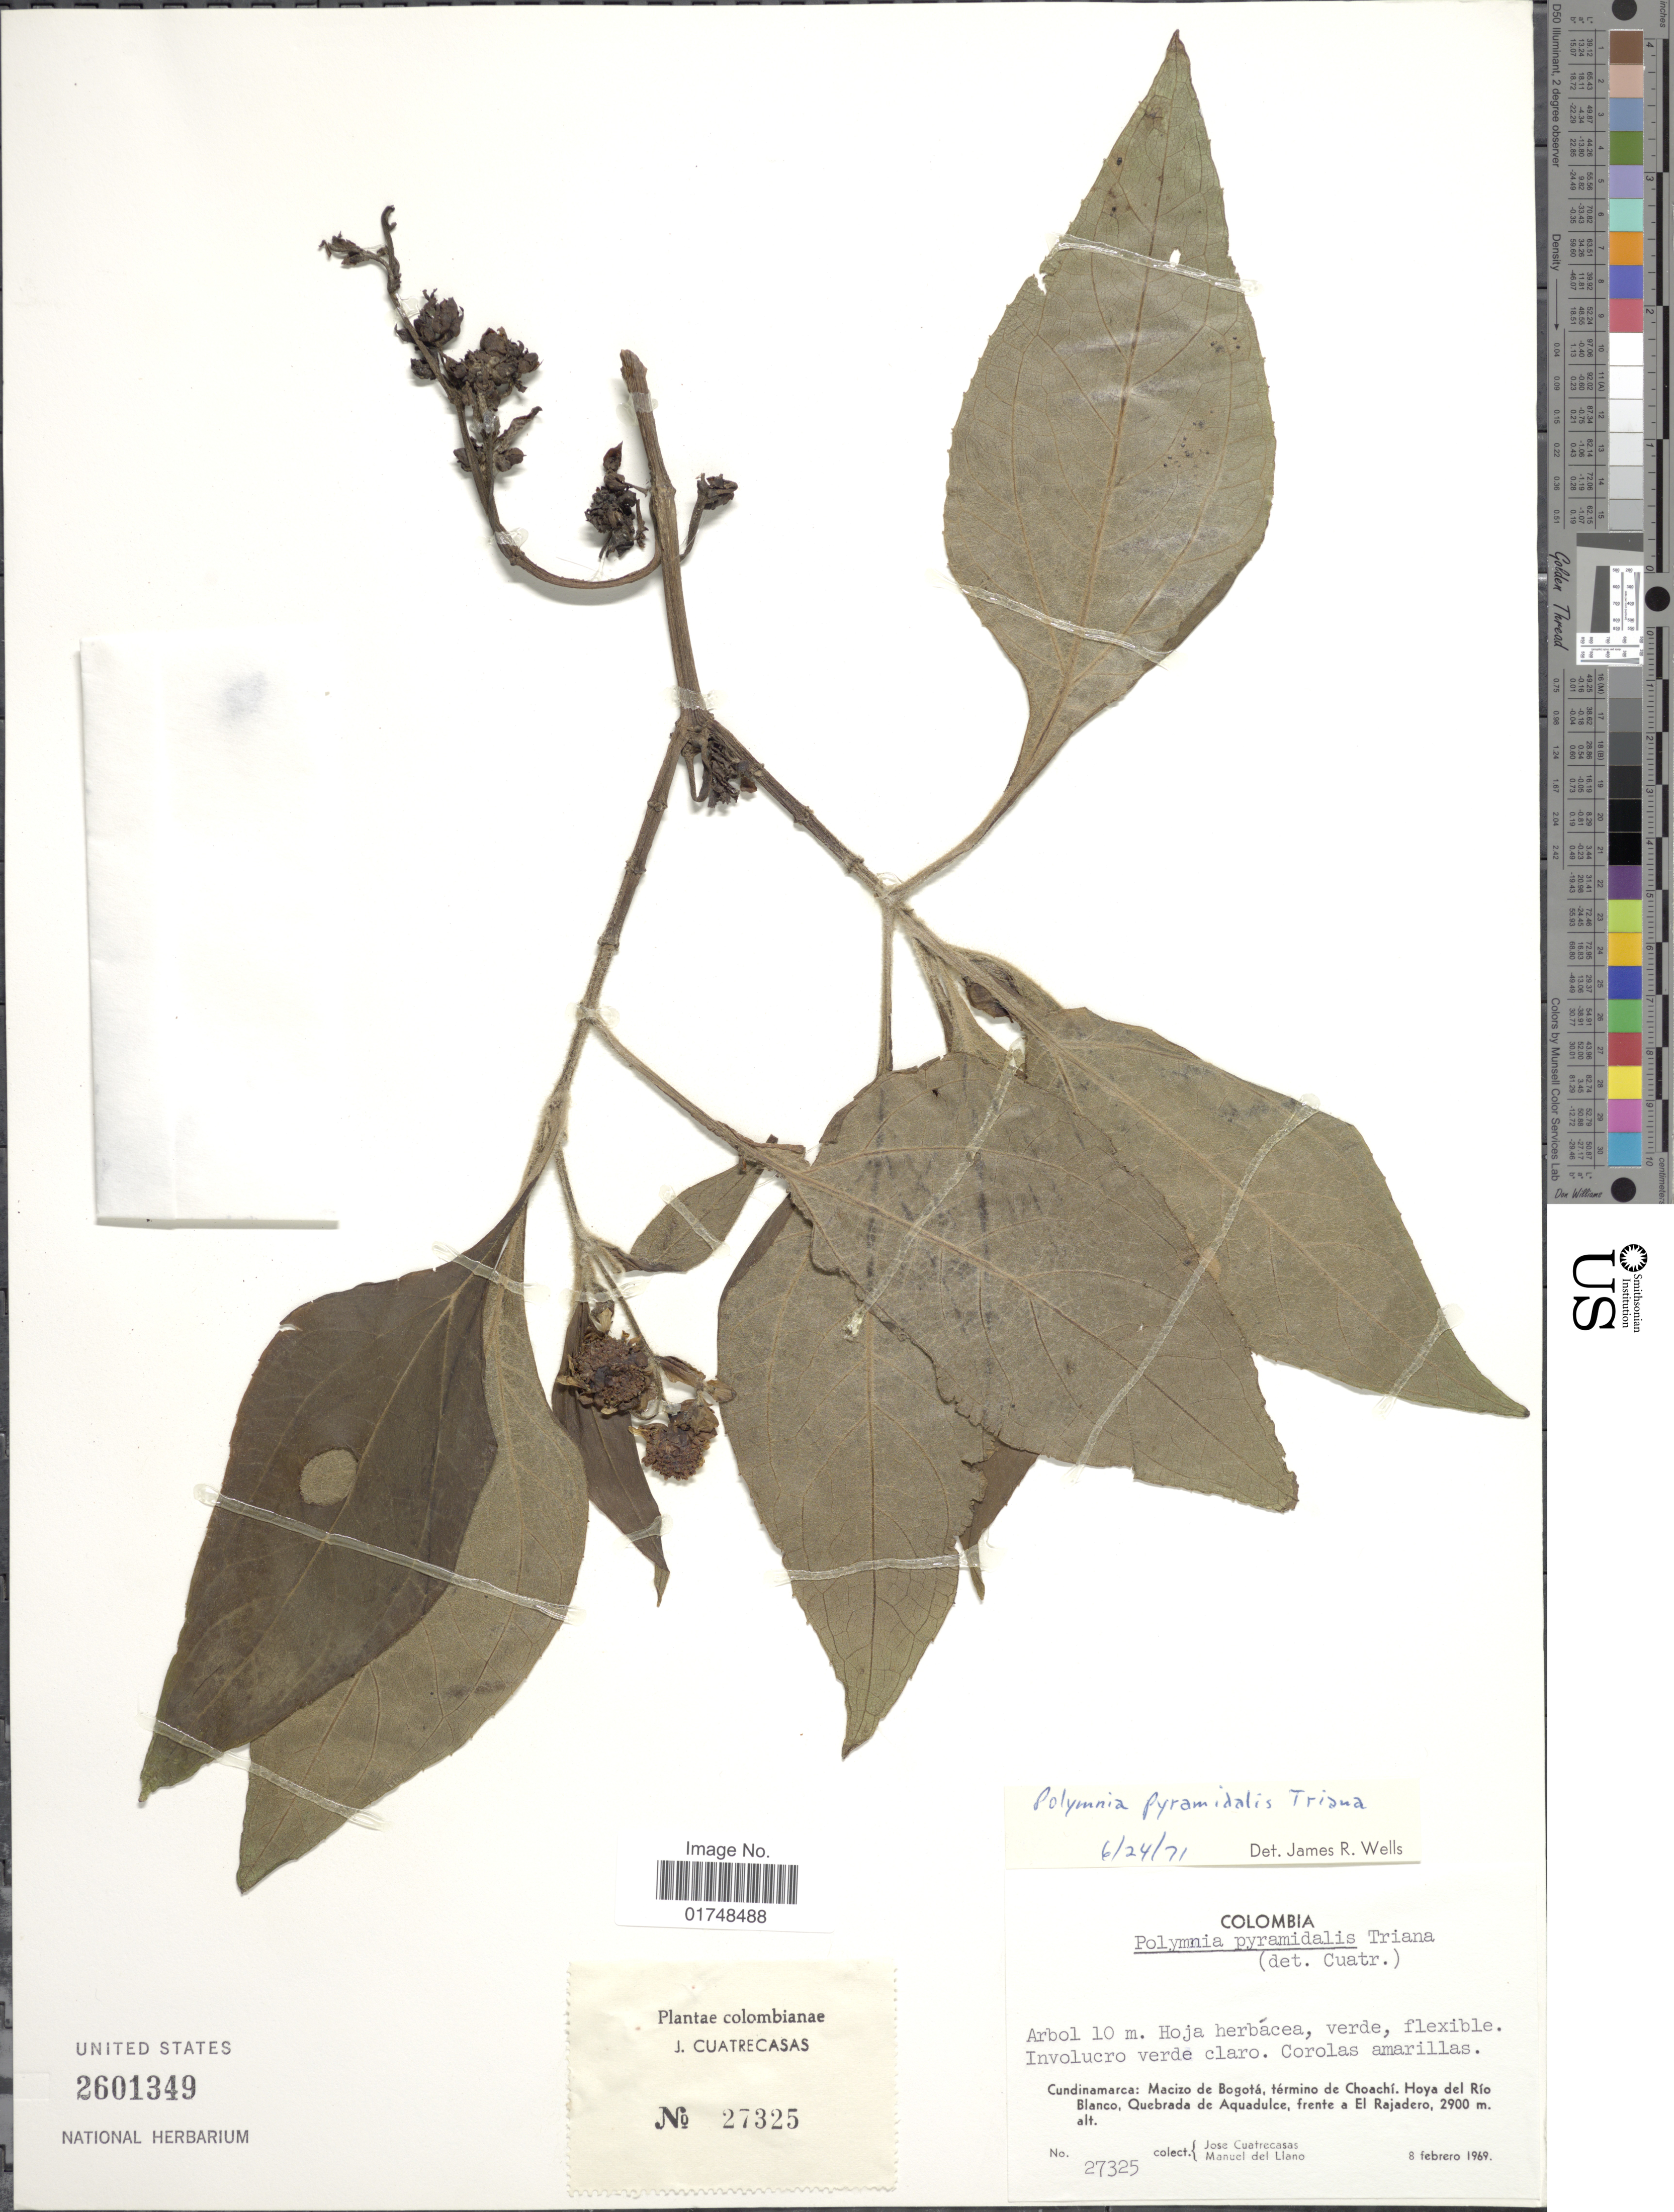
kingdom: Plantae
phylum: Tracheophyta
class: Magnoliopsida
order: Asterales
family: Asteraceae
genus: Smallanthus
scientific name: Smallanthus pyramidalis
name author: (Triana) H. Rob.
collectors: J. Cuatrecasas & M. d. Llano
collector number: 27325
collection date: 1969-02-08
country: Colombia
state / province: Cundinamarca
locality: Cundinamarca: Macizo de Bogota, termino de Choachi. hoya del Rio Blanco, Quebrada de Aquadulce, frente a El Rajadero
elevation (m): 2900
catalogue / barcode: US 2601349